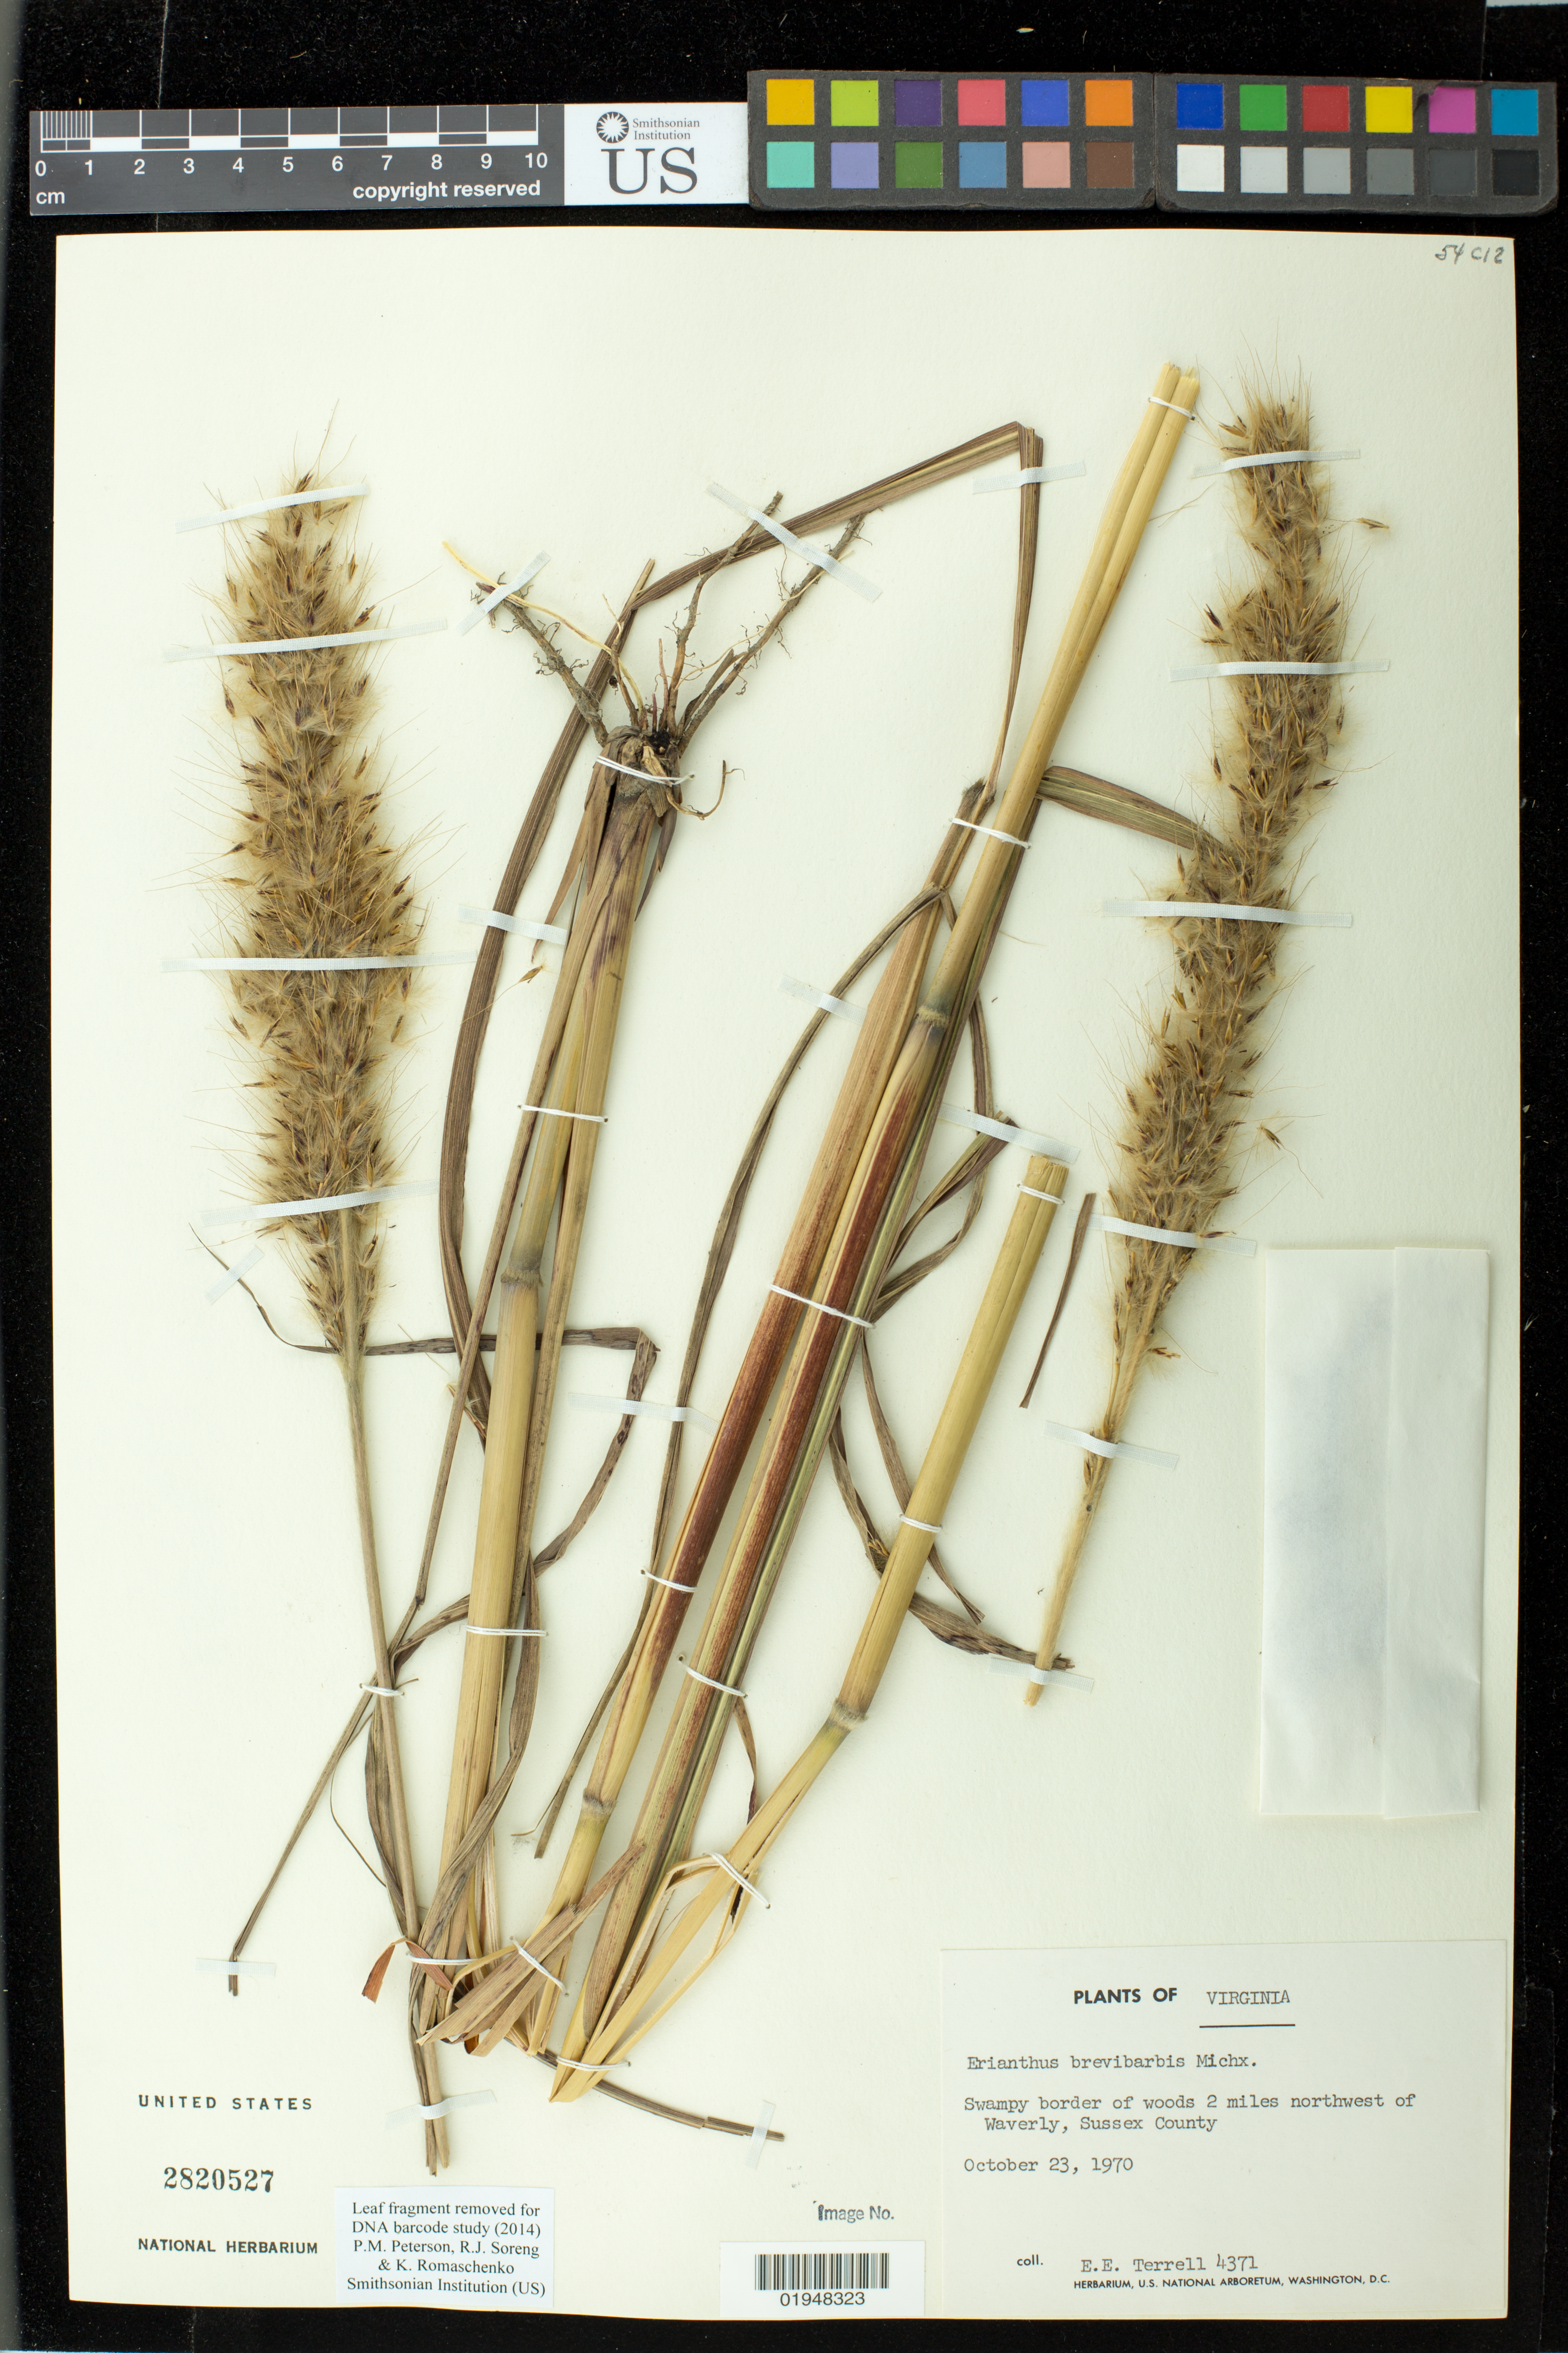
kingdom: Plantae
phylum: Tracheophyta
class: Liliopsida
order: Poales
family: Poaceae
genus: Erianthus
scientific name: Erianthus brevibarbis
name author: Michx.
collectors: E. E. Terrell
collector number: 4371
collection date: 1970-10-23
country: United States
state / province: Virginia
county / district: Sussex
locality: Swampy border of woods 2 miles northwest of Waverly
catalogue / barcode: US 2820527